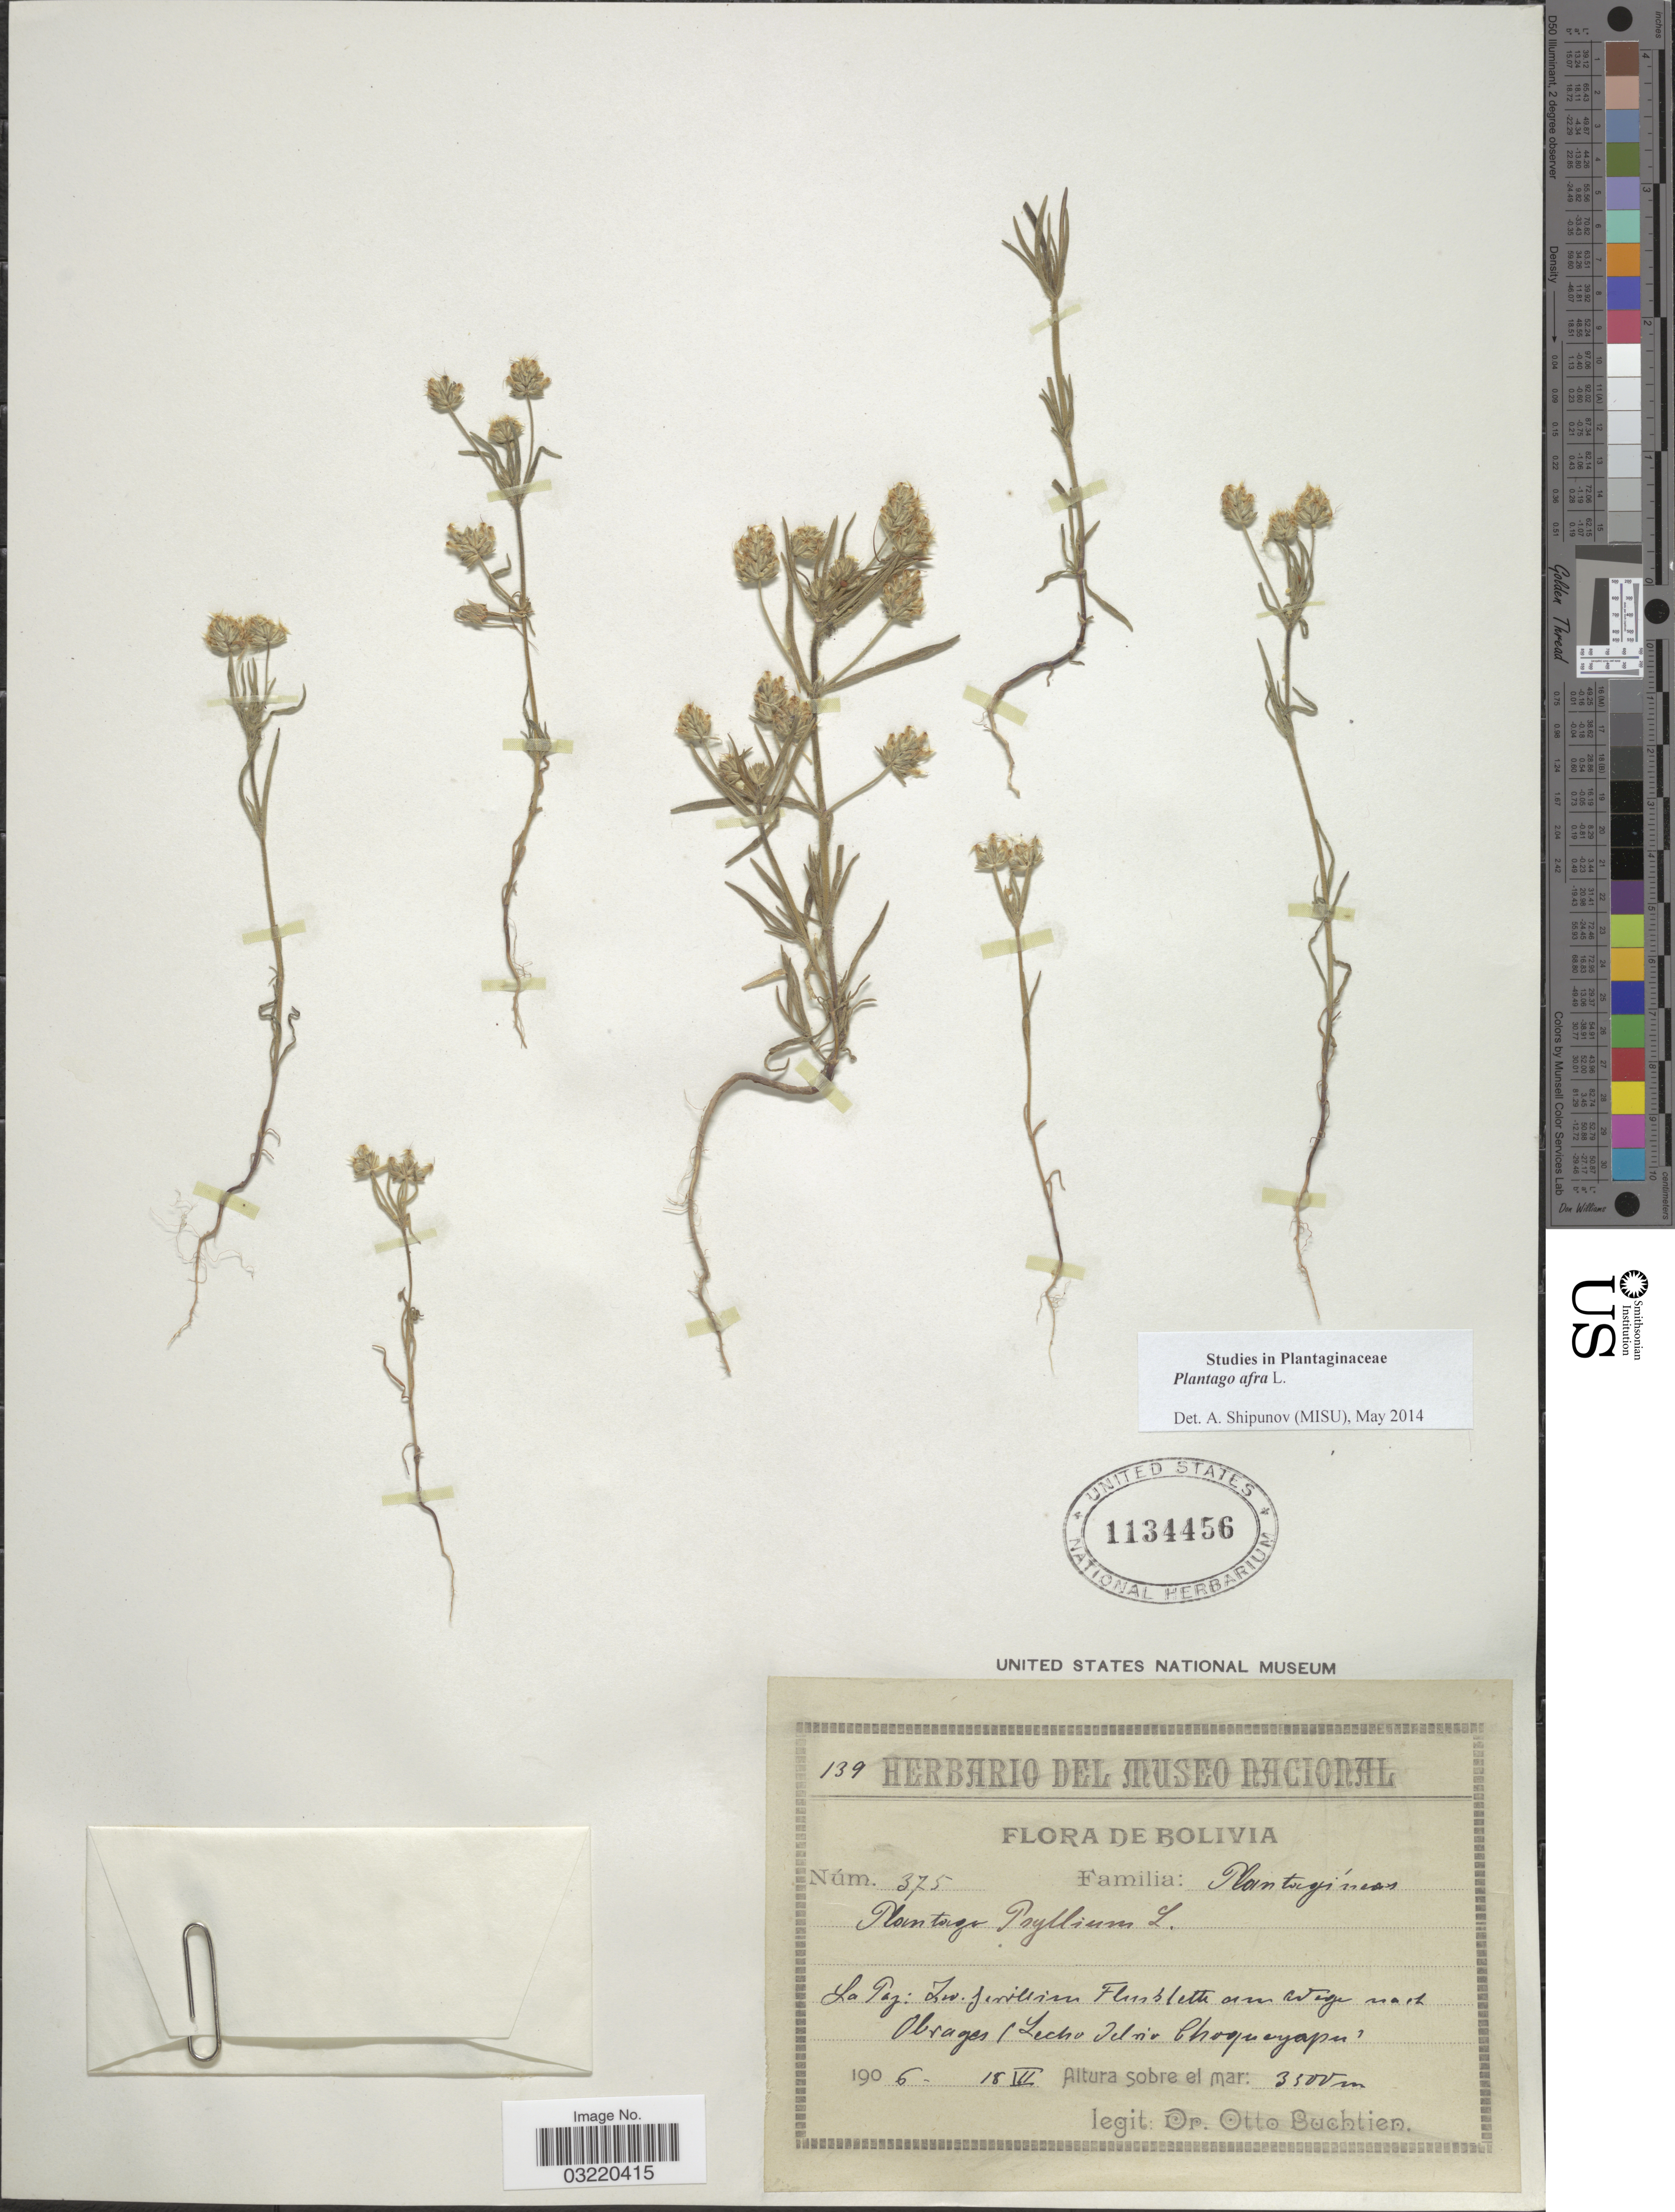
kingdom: Plantae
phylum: Tracheophyta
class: Magnoliopsida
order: Lamiales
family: Plantaginaceae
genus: Plantago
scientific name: Plantago afra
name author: L.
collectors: O. Buchtien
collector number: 375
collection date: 1906-06-18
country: Bolivia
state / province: La Paz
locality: Lecho del rio Choqueyapu.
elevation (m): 3500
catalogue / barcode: US 1134456